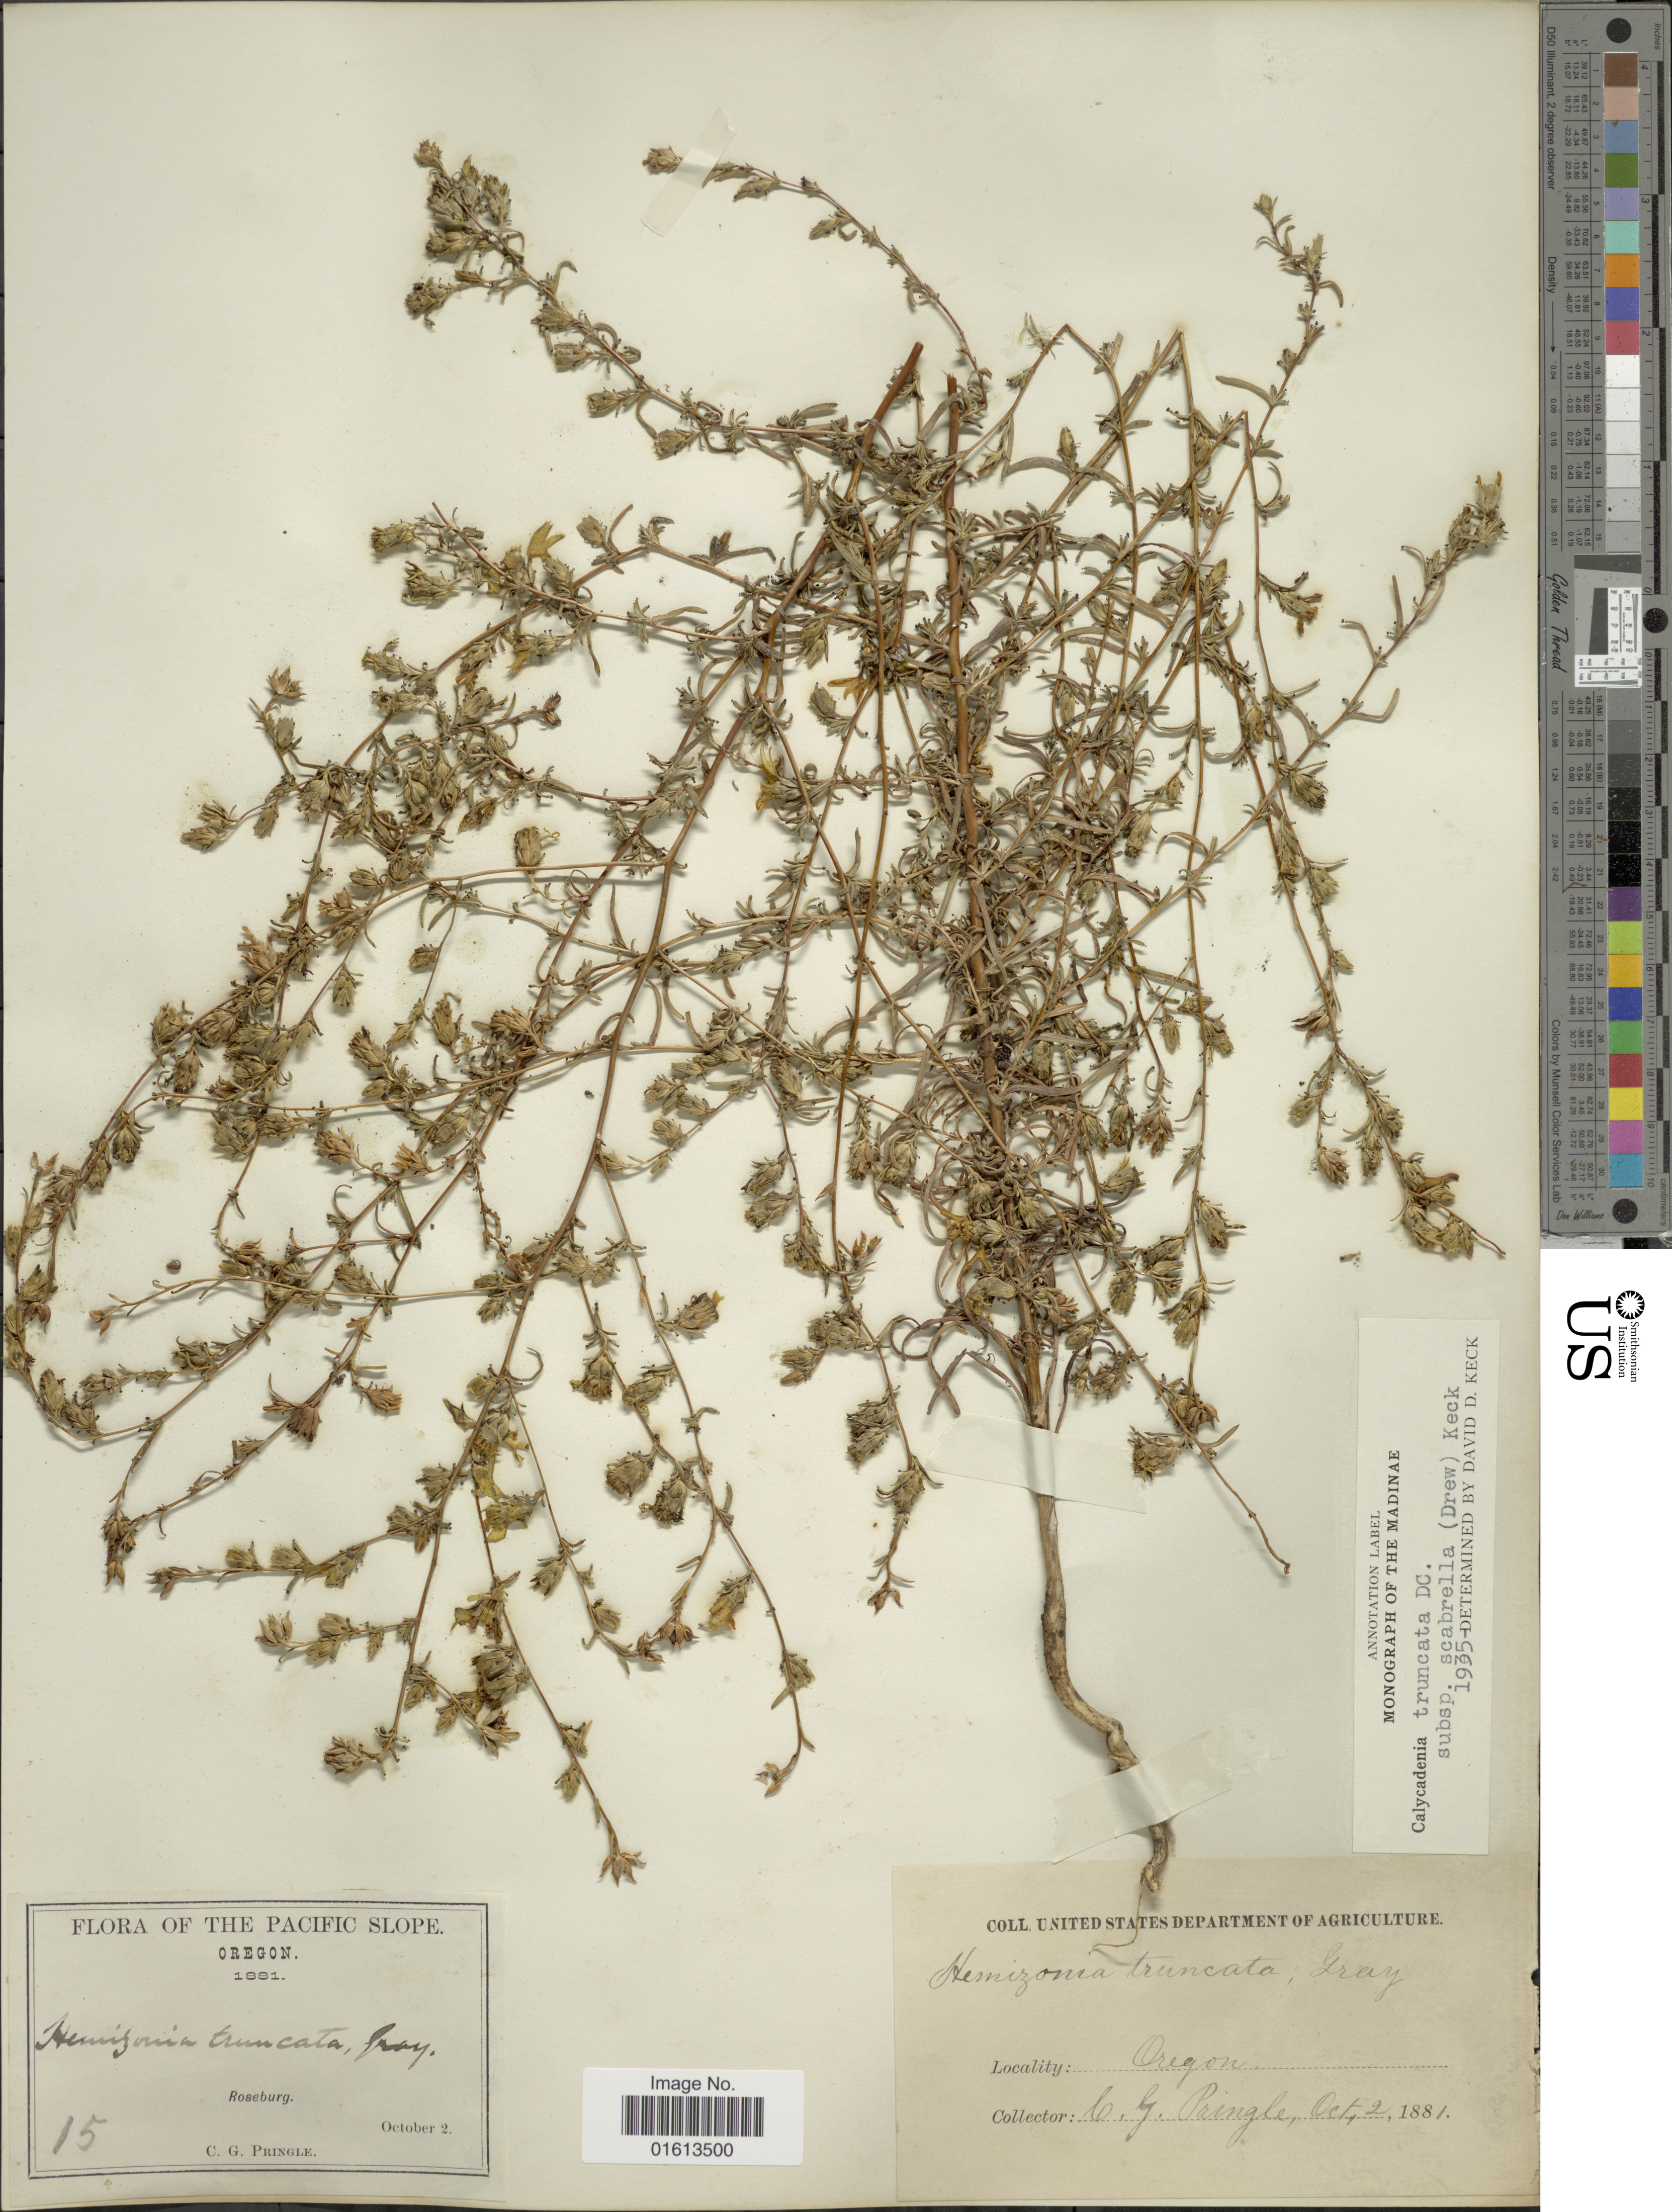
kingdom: Plantae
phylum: Tracheophyta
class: Magnoliopsida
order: Asterales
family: Asteraceae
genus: Calycadenia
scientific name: Calycadenia truncata subsp. scabrella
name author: (Drew) D.D. Keck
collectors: C. G. Pringle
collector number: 15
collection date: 1881-10-02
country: United States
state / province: Oregon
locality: Roseburg